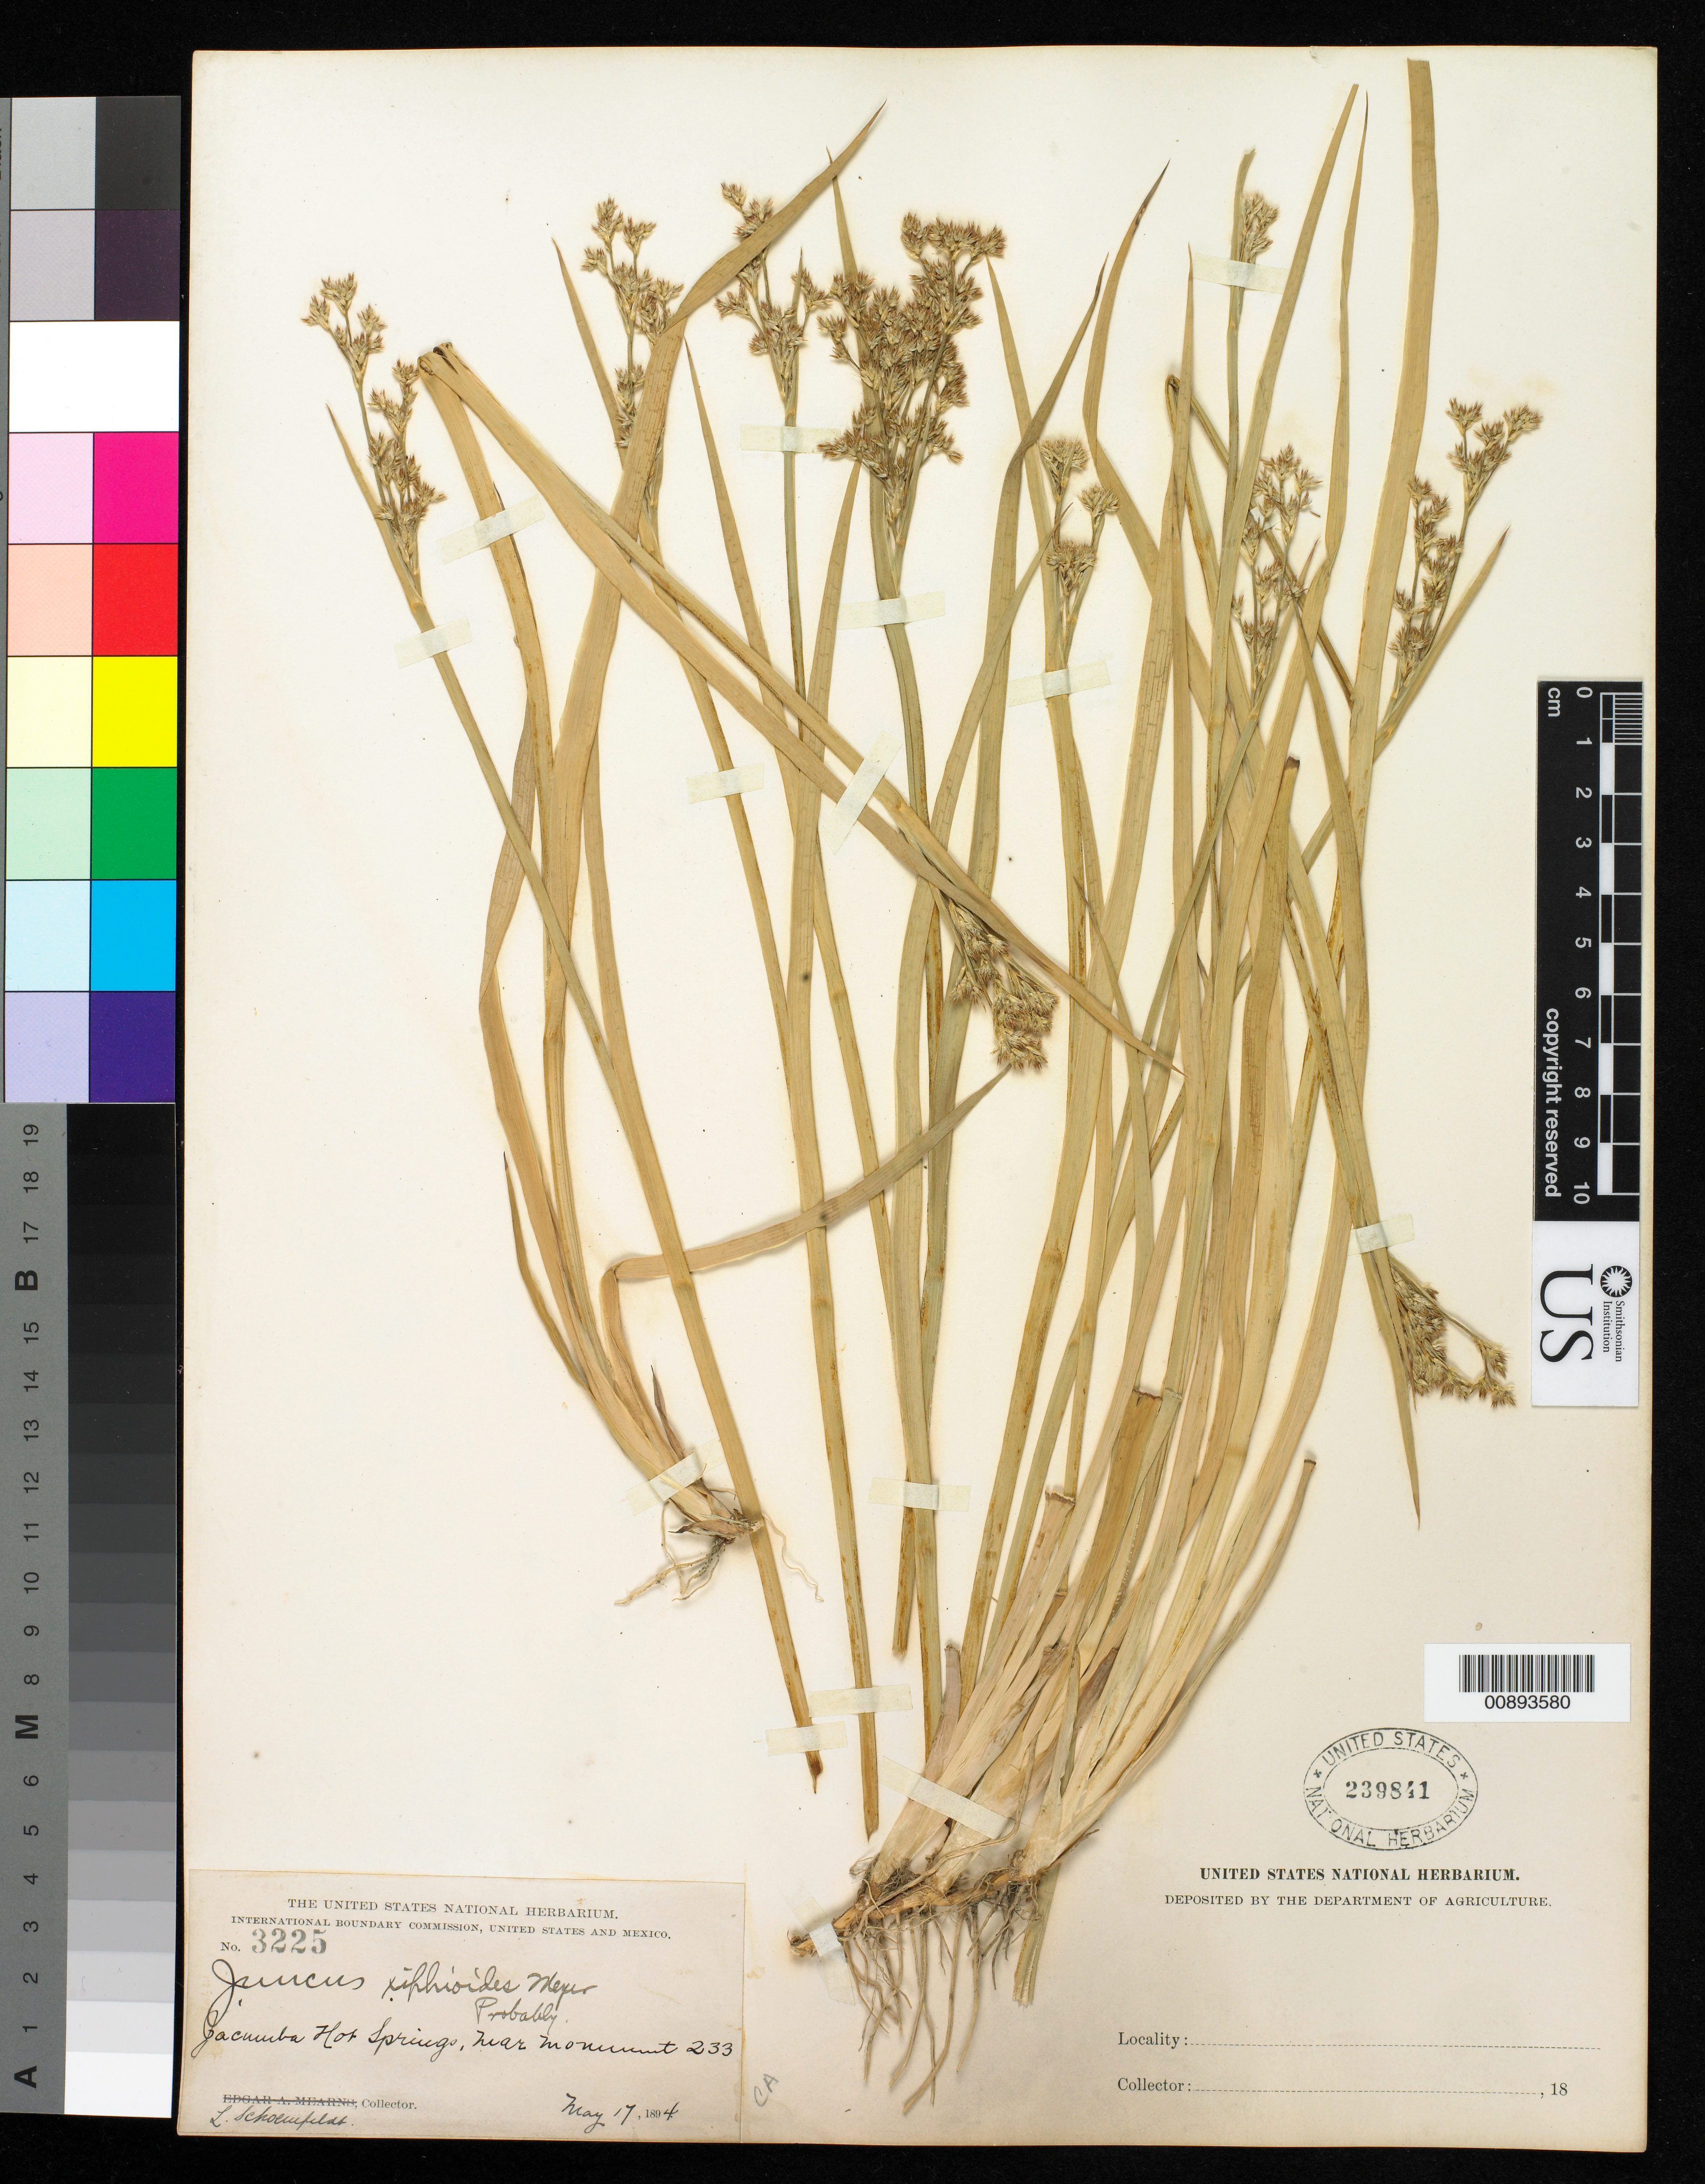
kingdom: Plantae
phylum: Tracheophyta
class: Liliopsida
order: Poales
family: Juncaceae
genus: Juncus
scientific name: Juncus xiphioides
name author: E. Mey.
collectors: L. Schoenfeldt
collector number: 3225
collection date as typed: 17 May 1894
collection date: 1894-05-17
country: United States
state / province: California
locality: Jacumba Hot Springs, near Monument 233.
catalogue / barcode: US 239841